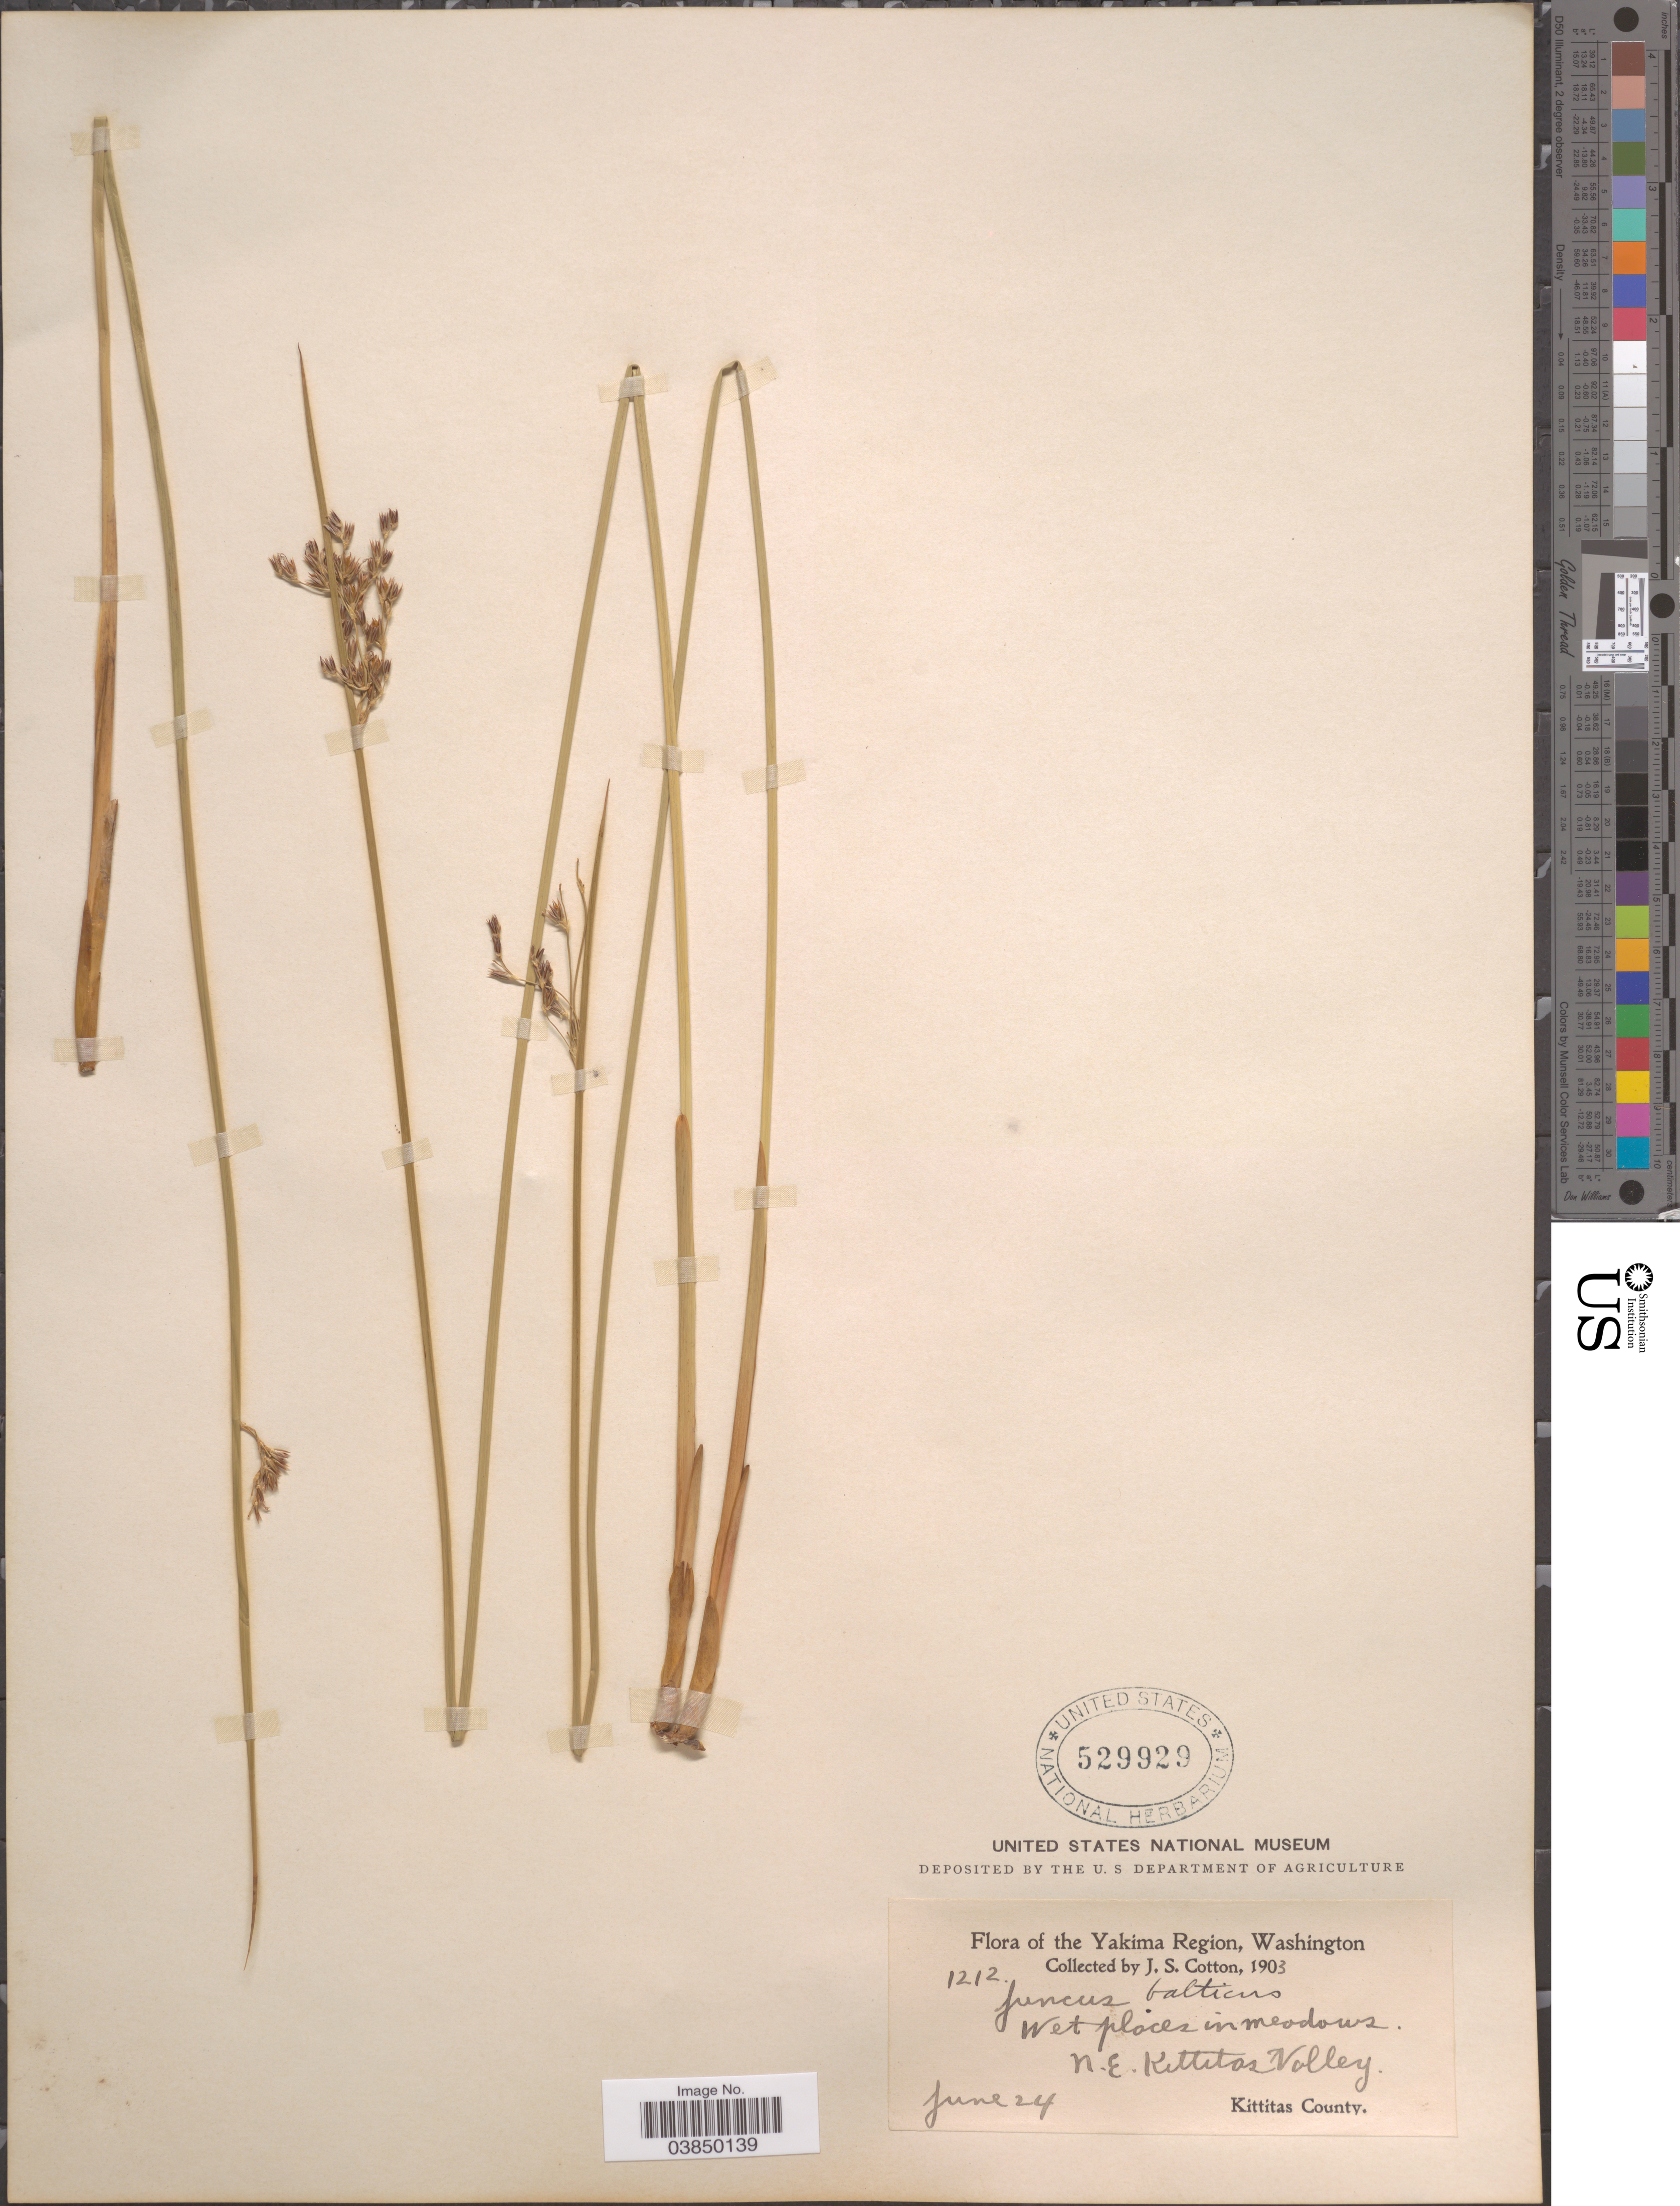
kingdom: Plantae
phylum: Tracheophyta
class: Liliopsida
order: Poales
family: Juncaceae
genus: Juncus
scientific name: Juncus balticus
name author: Willd.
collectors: J. S. Cotton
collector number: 1212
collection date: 1903-06-24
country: United States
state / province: Washington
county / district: Kittitas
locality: The Yakima Region. N. E. Kittitas Valley. Kittitas County.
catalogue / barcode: US 529929